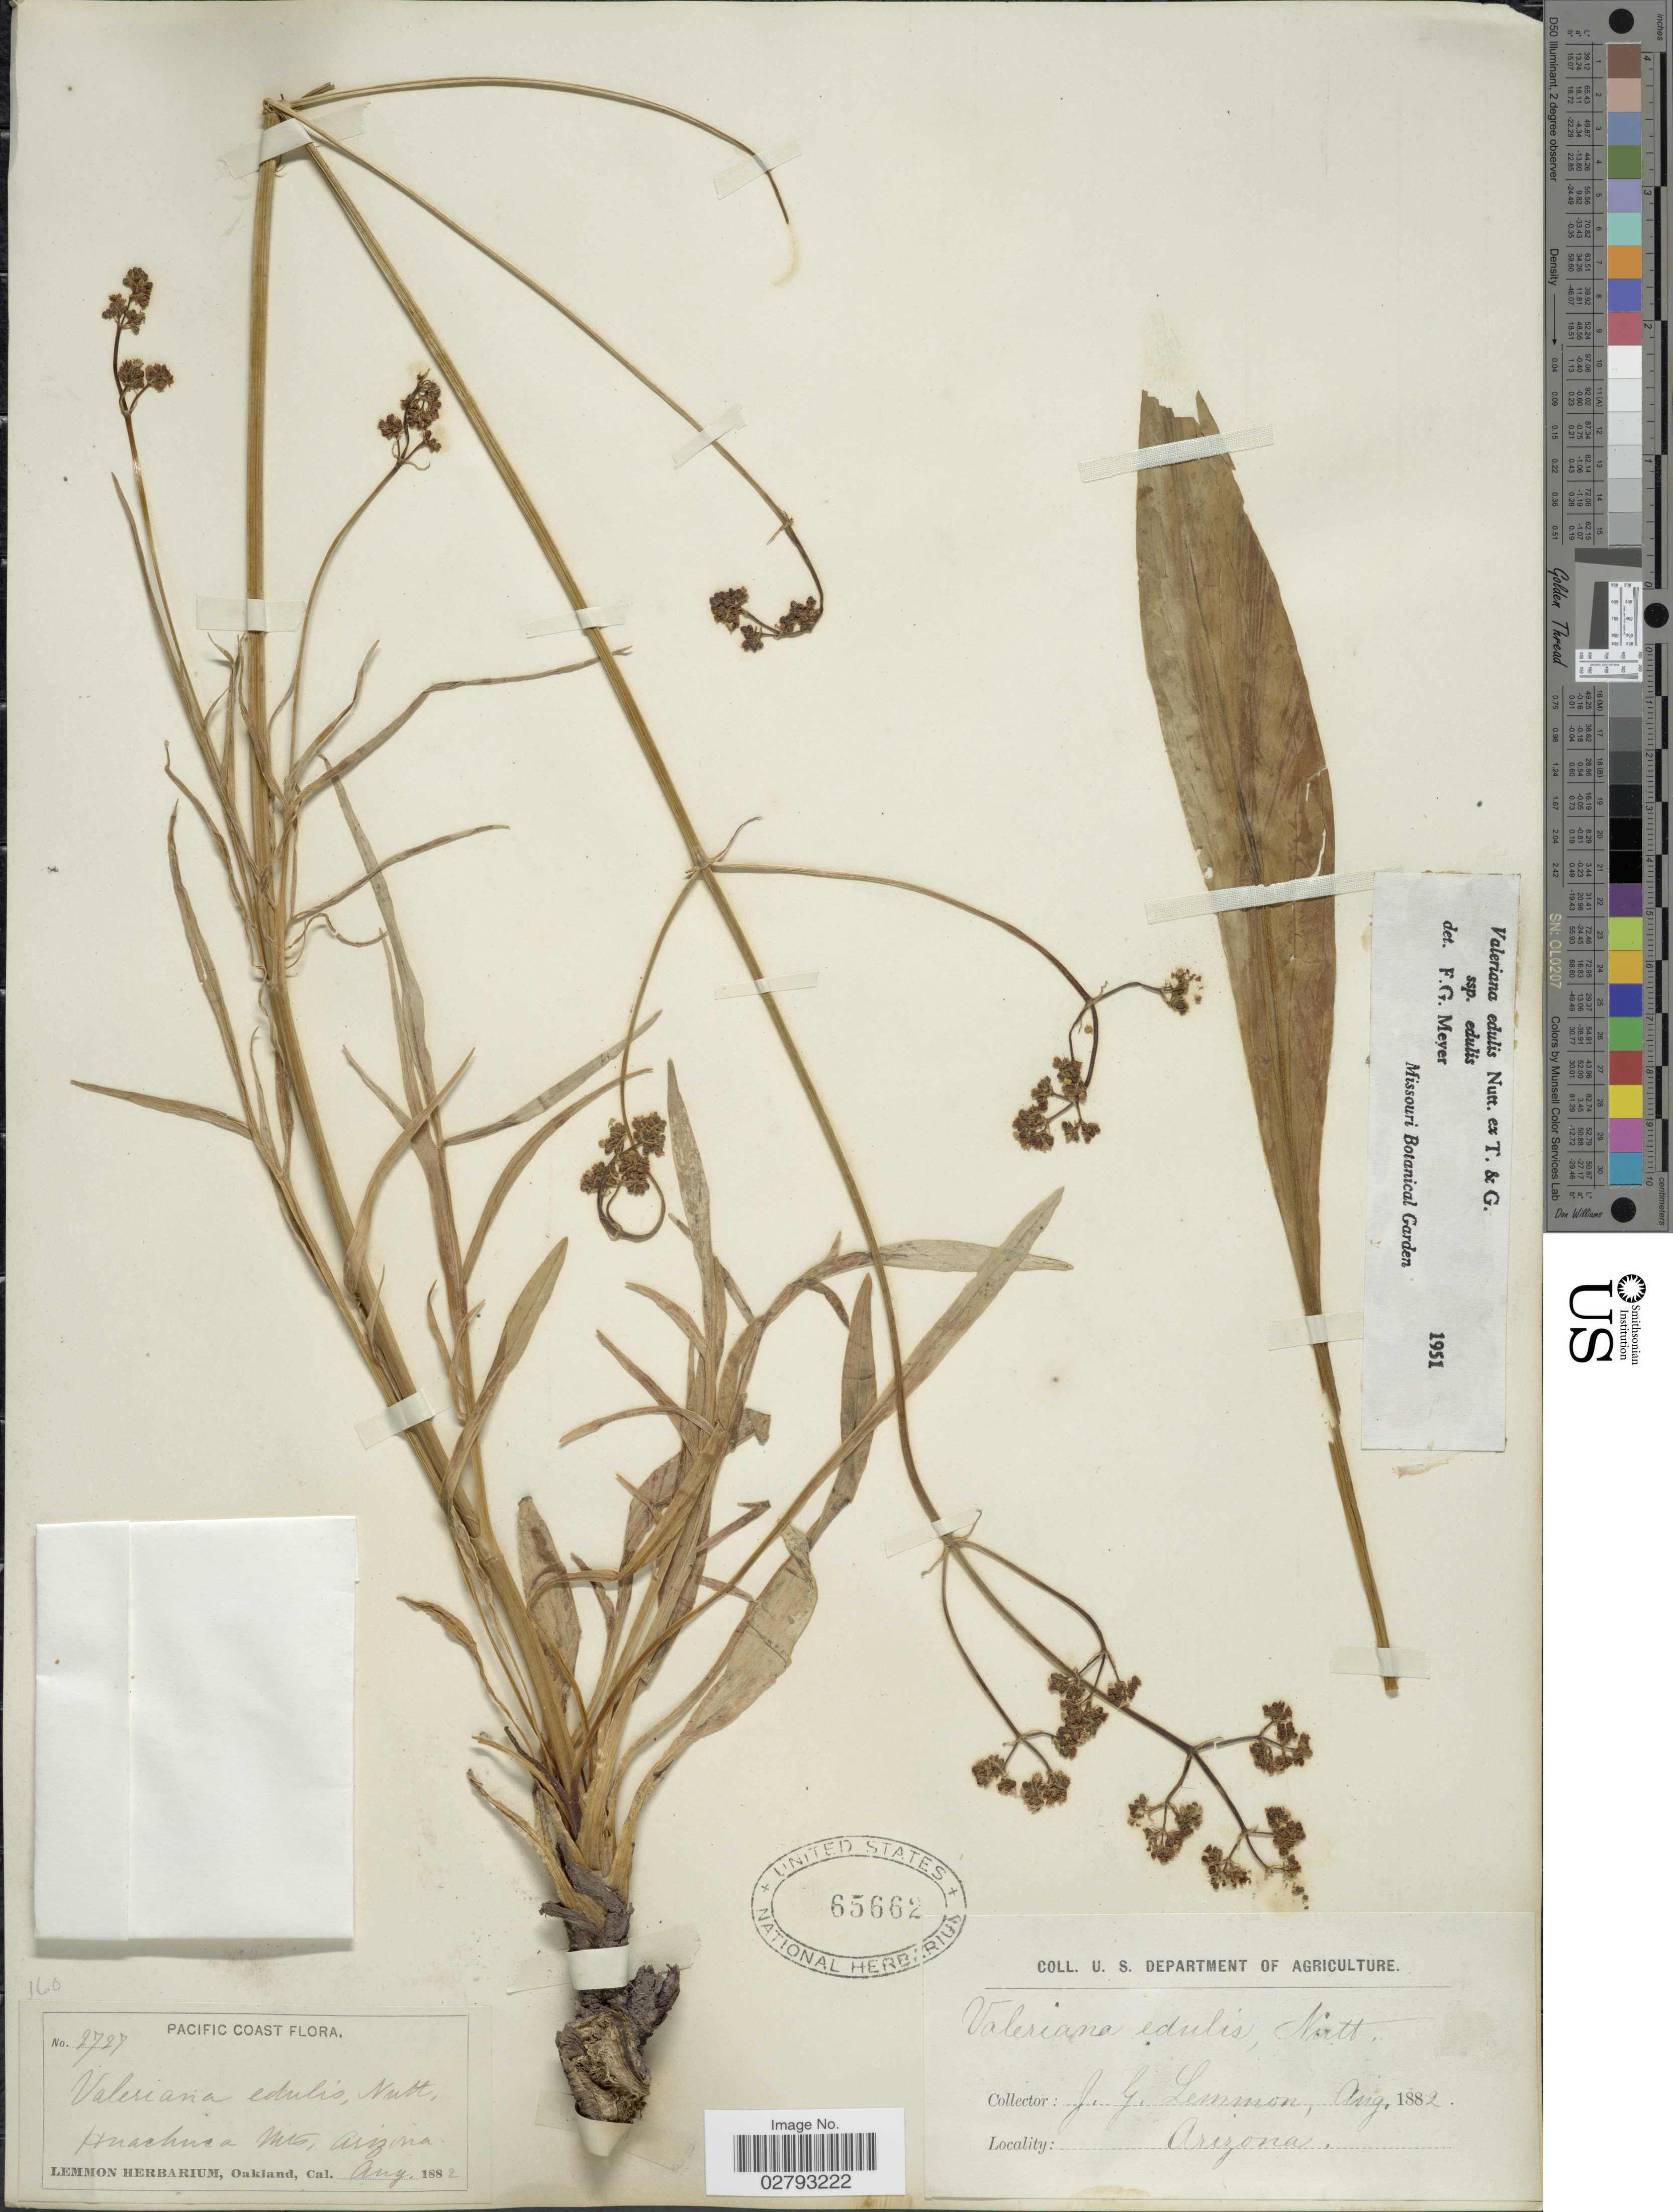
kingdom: Plantae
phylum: Tracheophyta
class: Magnoliopsida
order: Dipsacales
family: Caprifoliaceae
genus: Valeriana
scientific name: Valeriana edulis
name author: Nutt.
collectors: J. Lemmon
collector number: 2727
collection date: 1882-08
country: United States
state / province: Arizona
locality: Pacific Coast, Huachuca Mts.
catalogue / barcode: US 65662